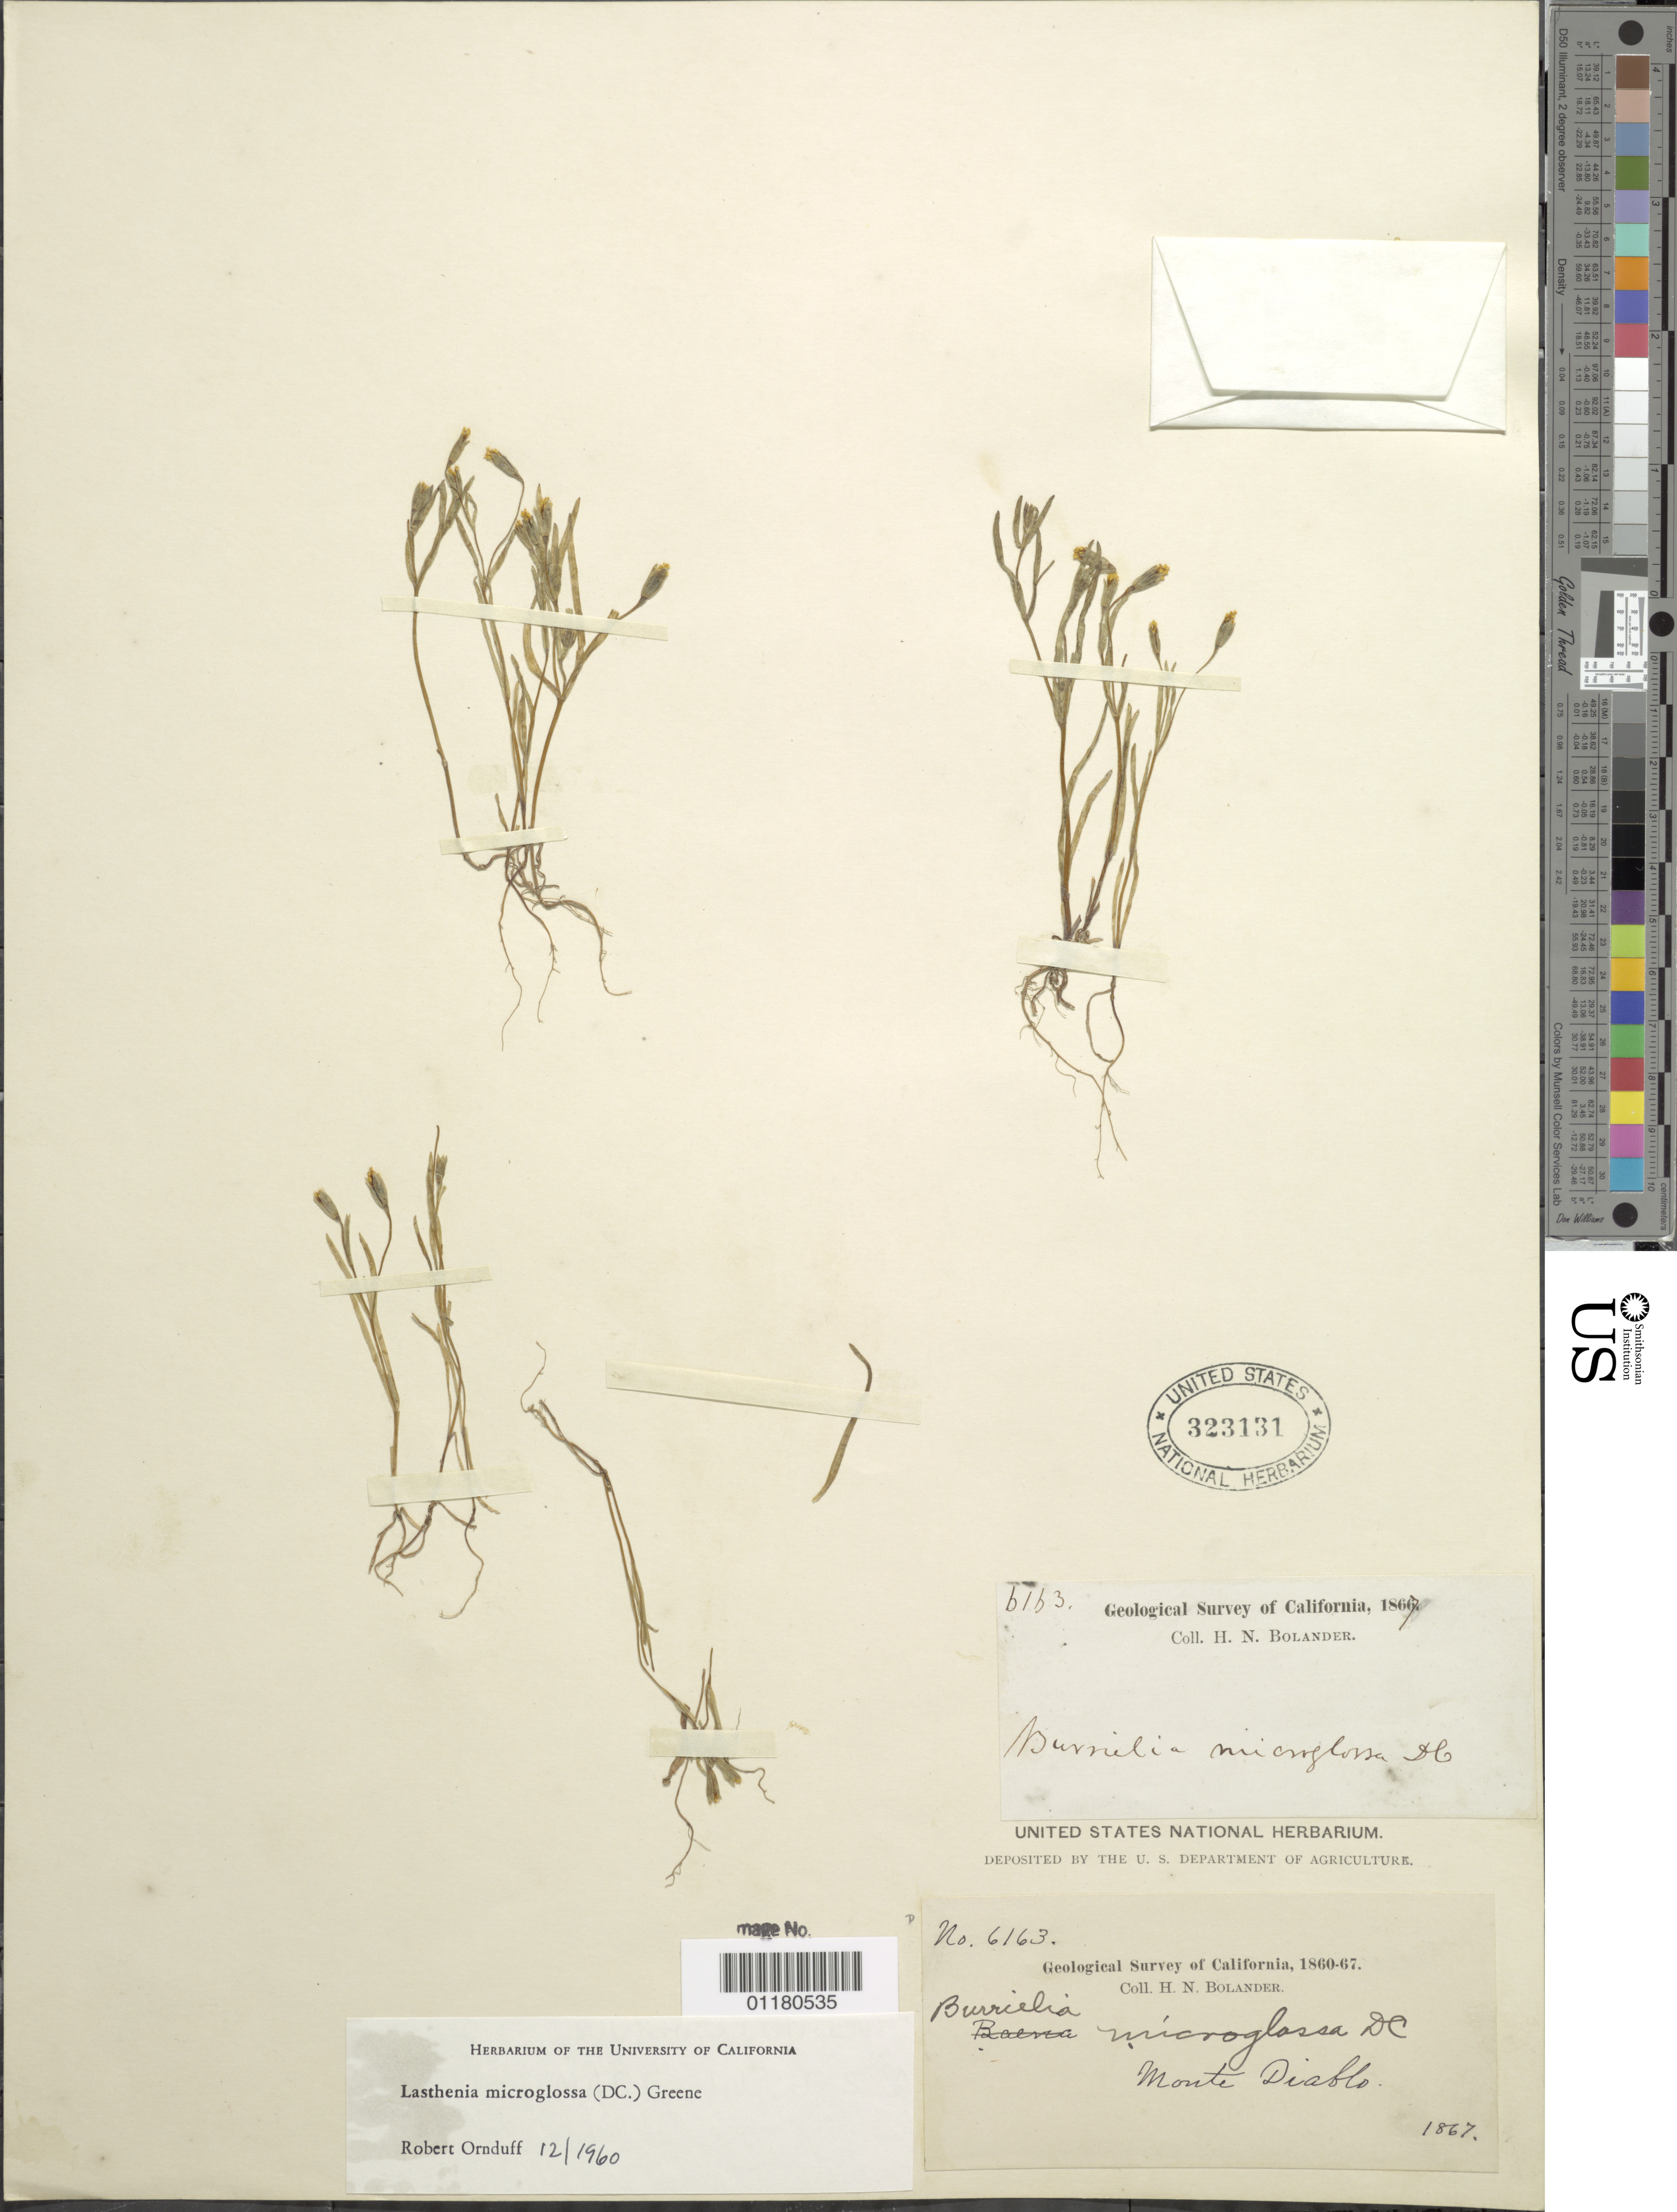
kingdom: Plantae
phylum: Tracheophyta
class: Magnoliopsida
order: Asterales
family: Asteraceae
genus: Lasthenia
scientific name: Lasthenia microglossa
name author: (DC.) Greene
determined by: Ornduff, R.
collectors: H. Bolander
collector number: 6163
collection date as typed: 1867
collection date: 1867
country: United States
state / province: California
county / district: Contra Costa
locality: Monte Diablo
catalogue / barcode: US 323131